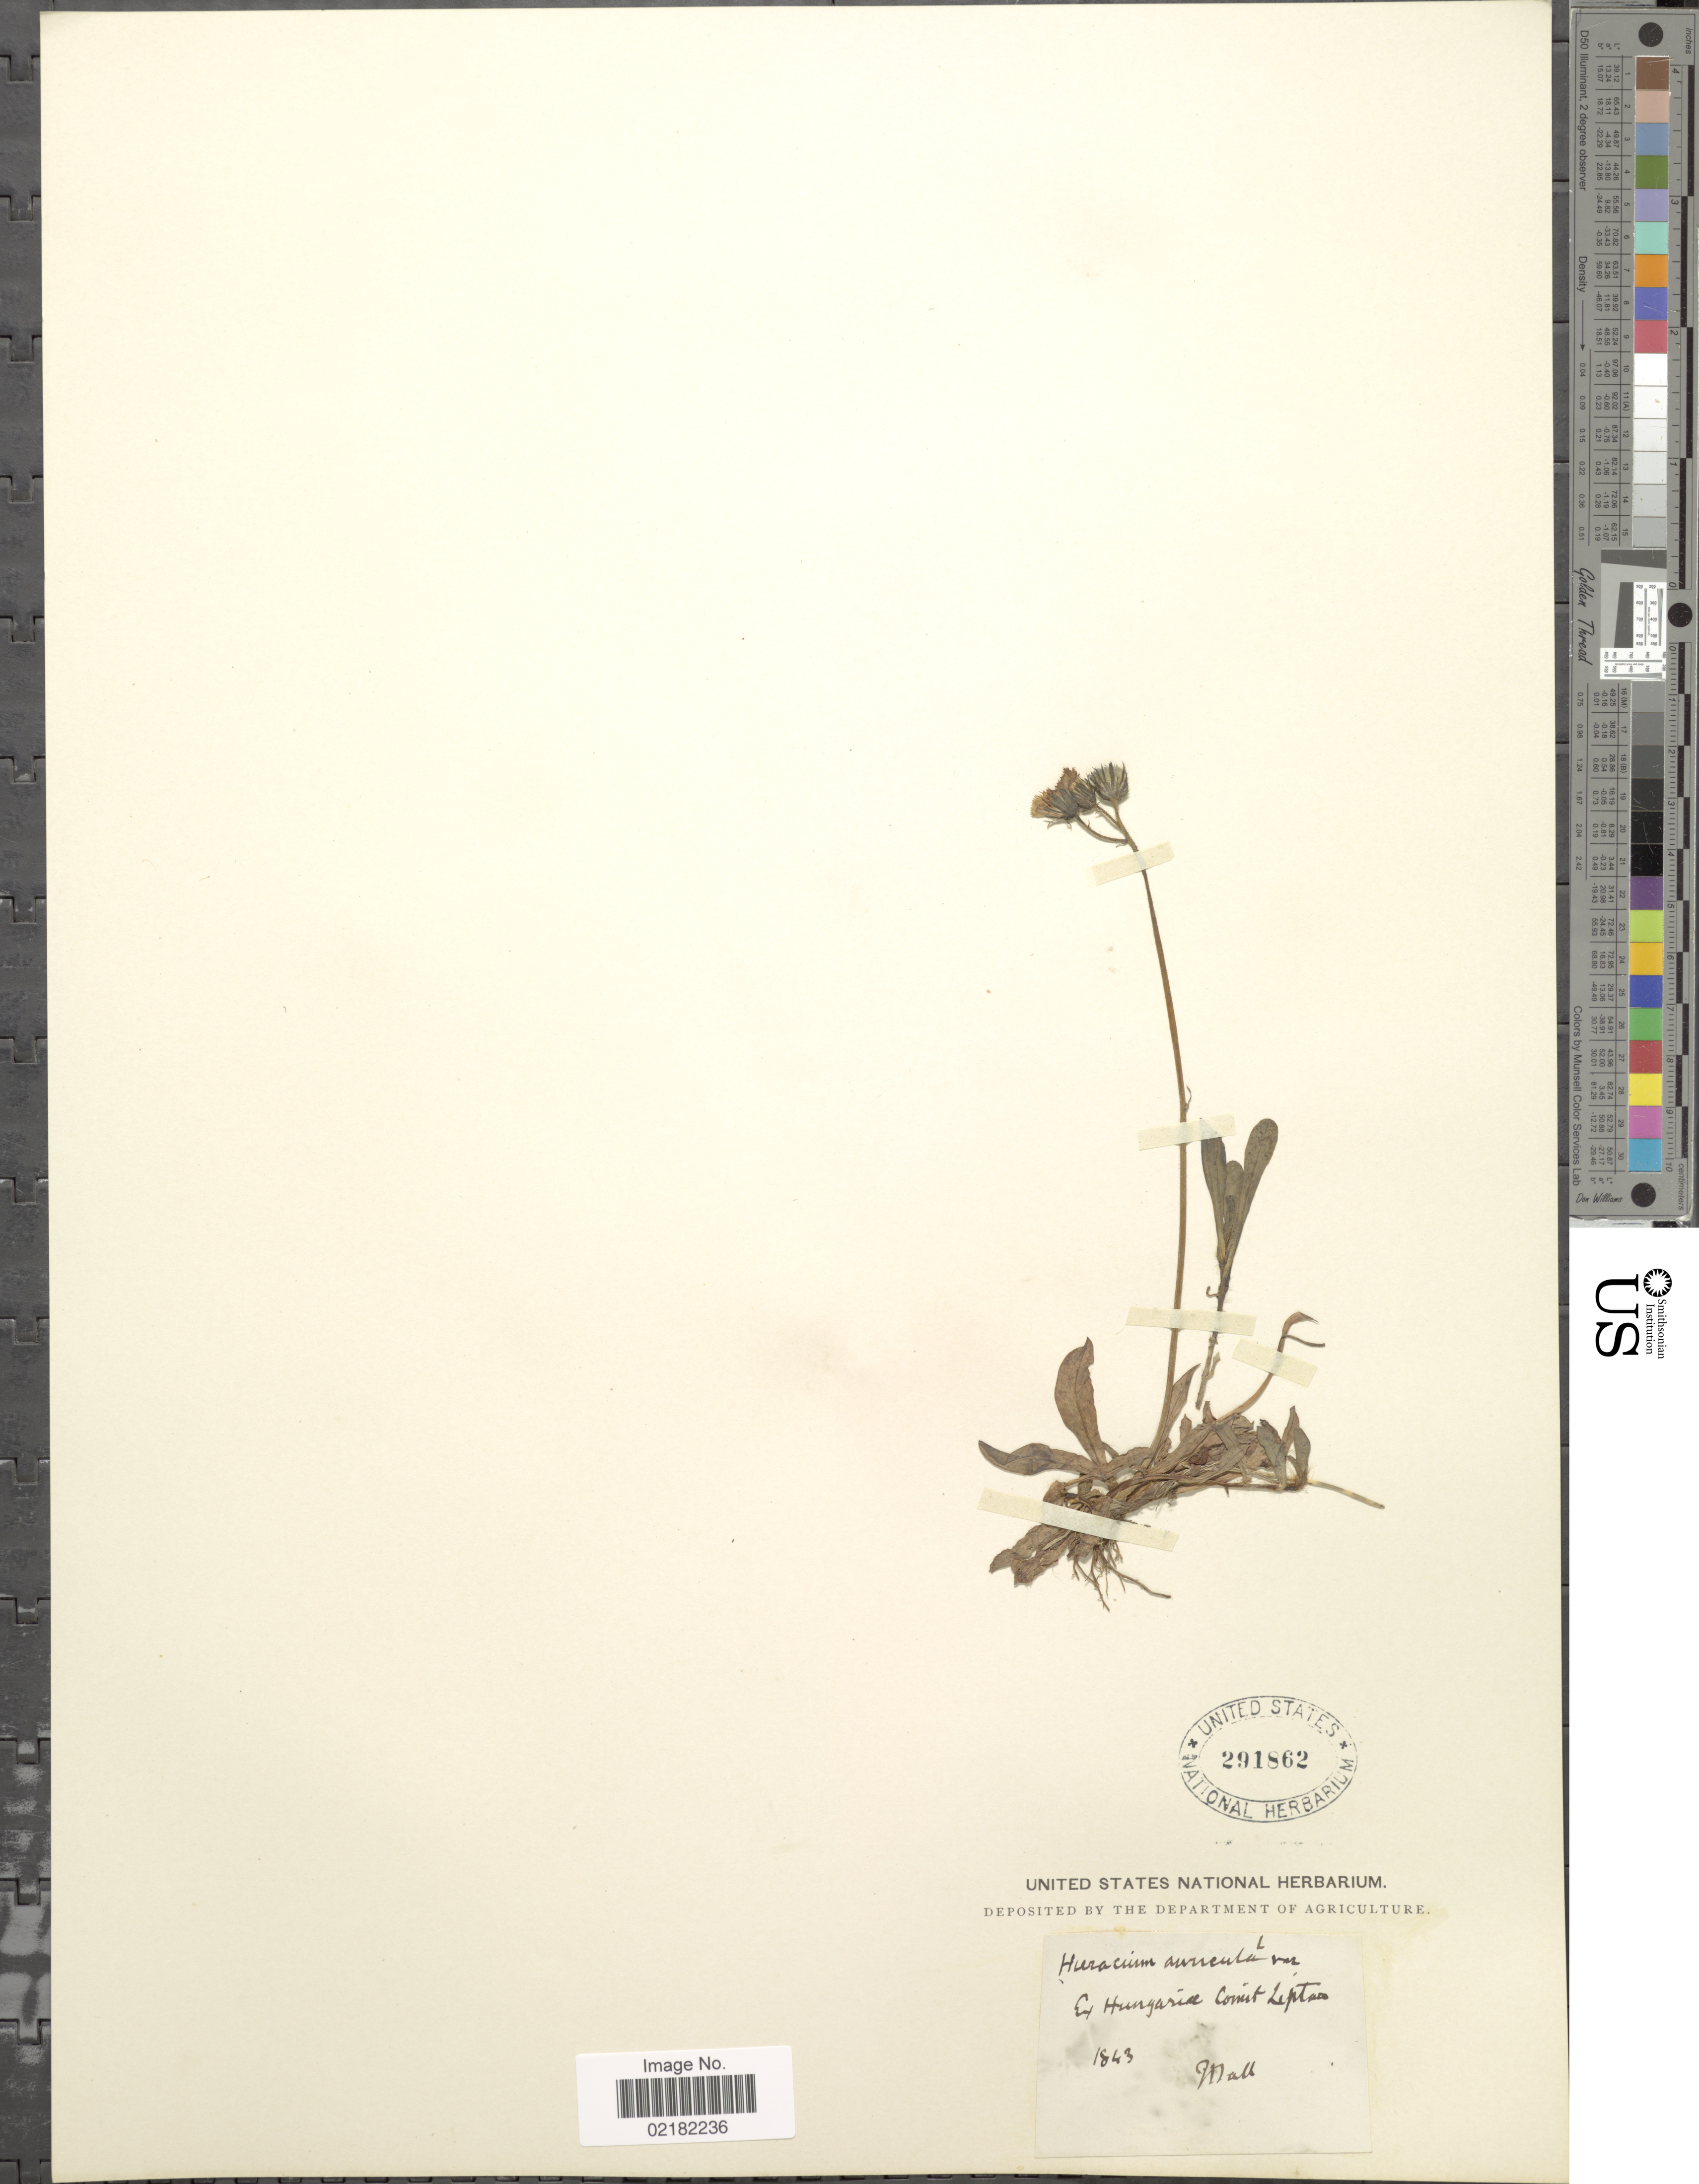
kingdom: Plantae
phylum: Tracheophyta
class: Magnoliopsida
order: Asterales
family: Asteraceae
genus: Pilosella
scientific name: Pilosella floribunda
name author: (Wimm. & Grab.) Fr. a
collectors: J. Ball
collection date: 1843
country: Hungary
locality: Ex Hungariae Comit Leptaeo.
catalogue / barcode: US 291862